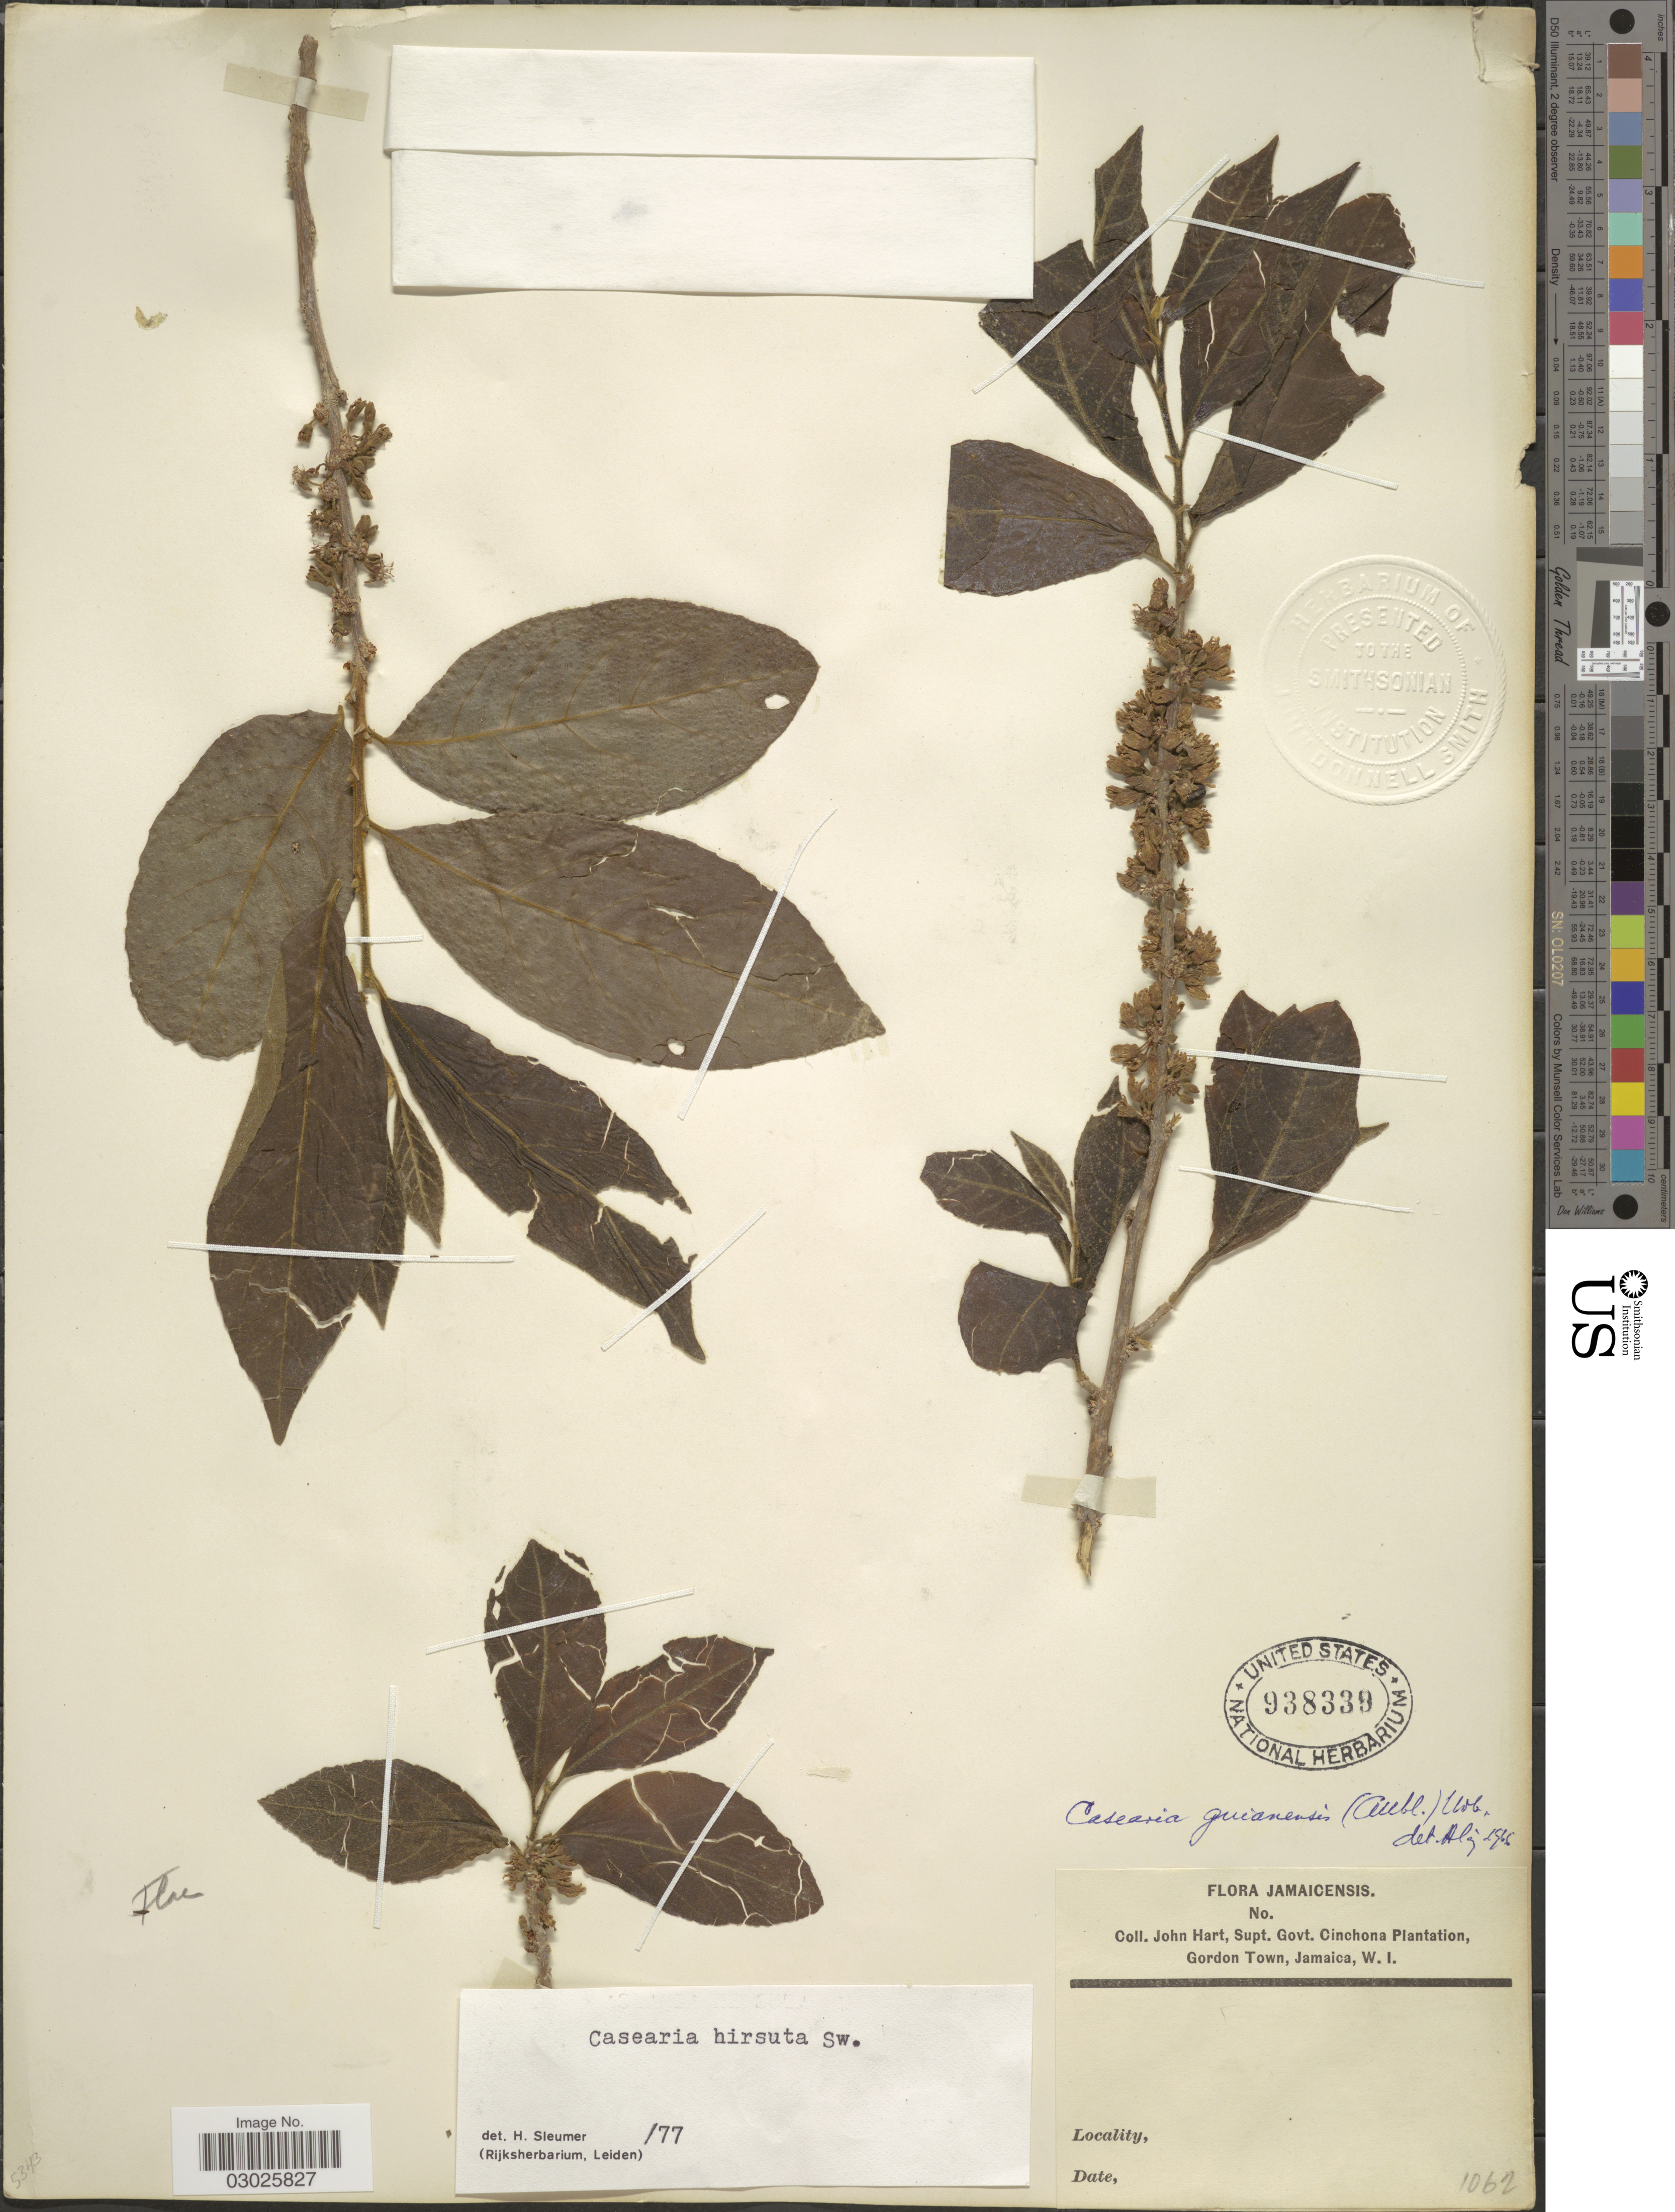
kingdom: Plantae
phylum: Tracheophyta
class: Magnoliopsida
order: Malpighiales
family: Salicaceae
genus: Casearia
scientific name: Casearia hirsuta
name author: Sw.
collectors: J. H. Hart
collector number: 1062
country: Jamaica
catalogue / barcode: US 938339